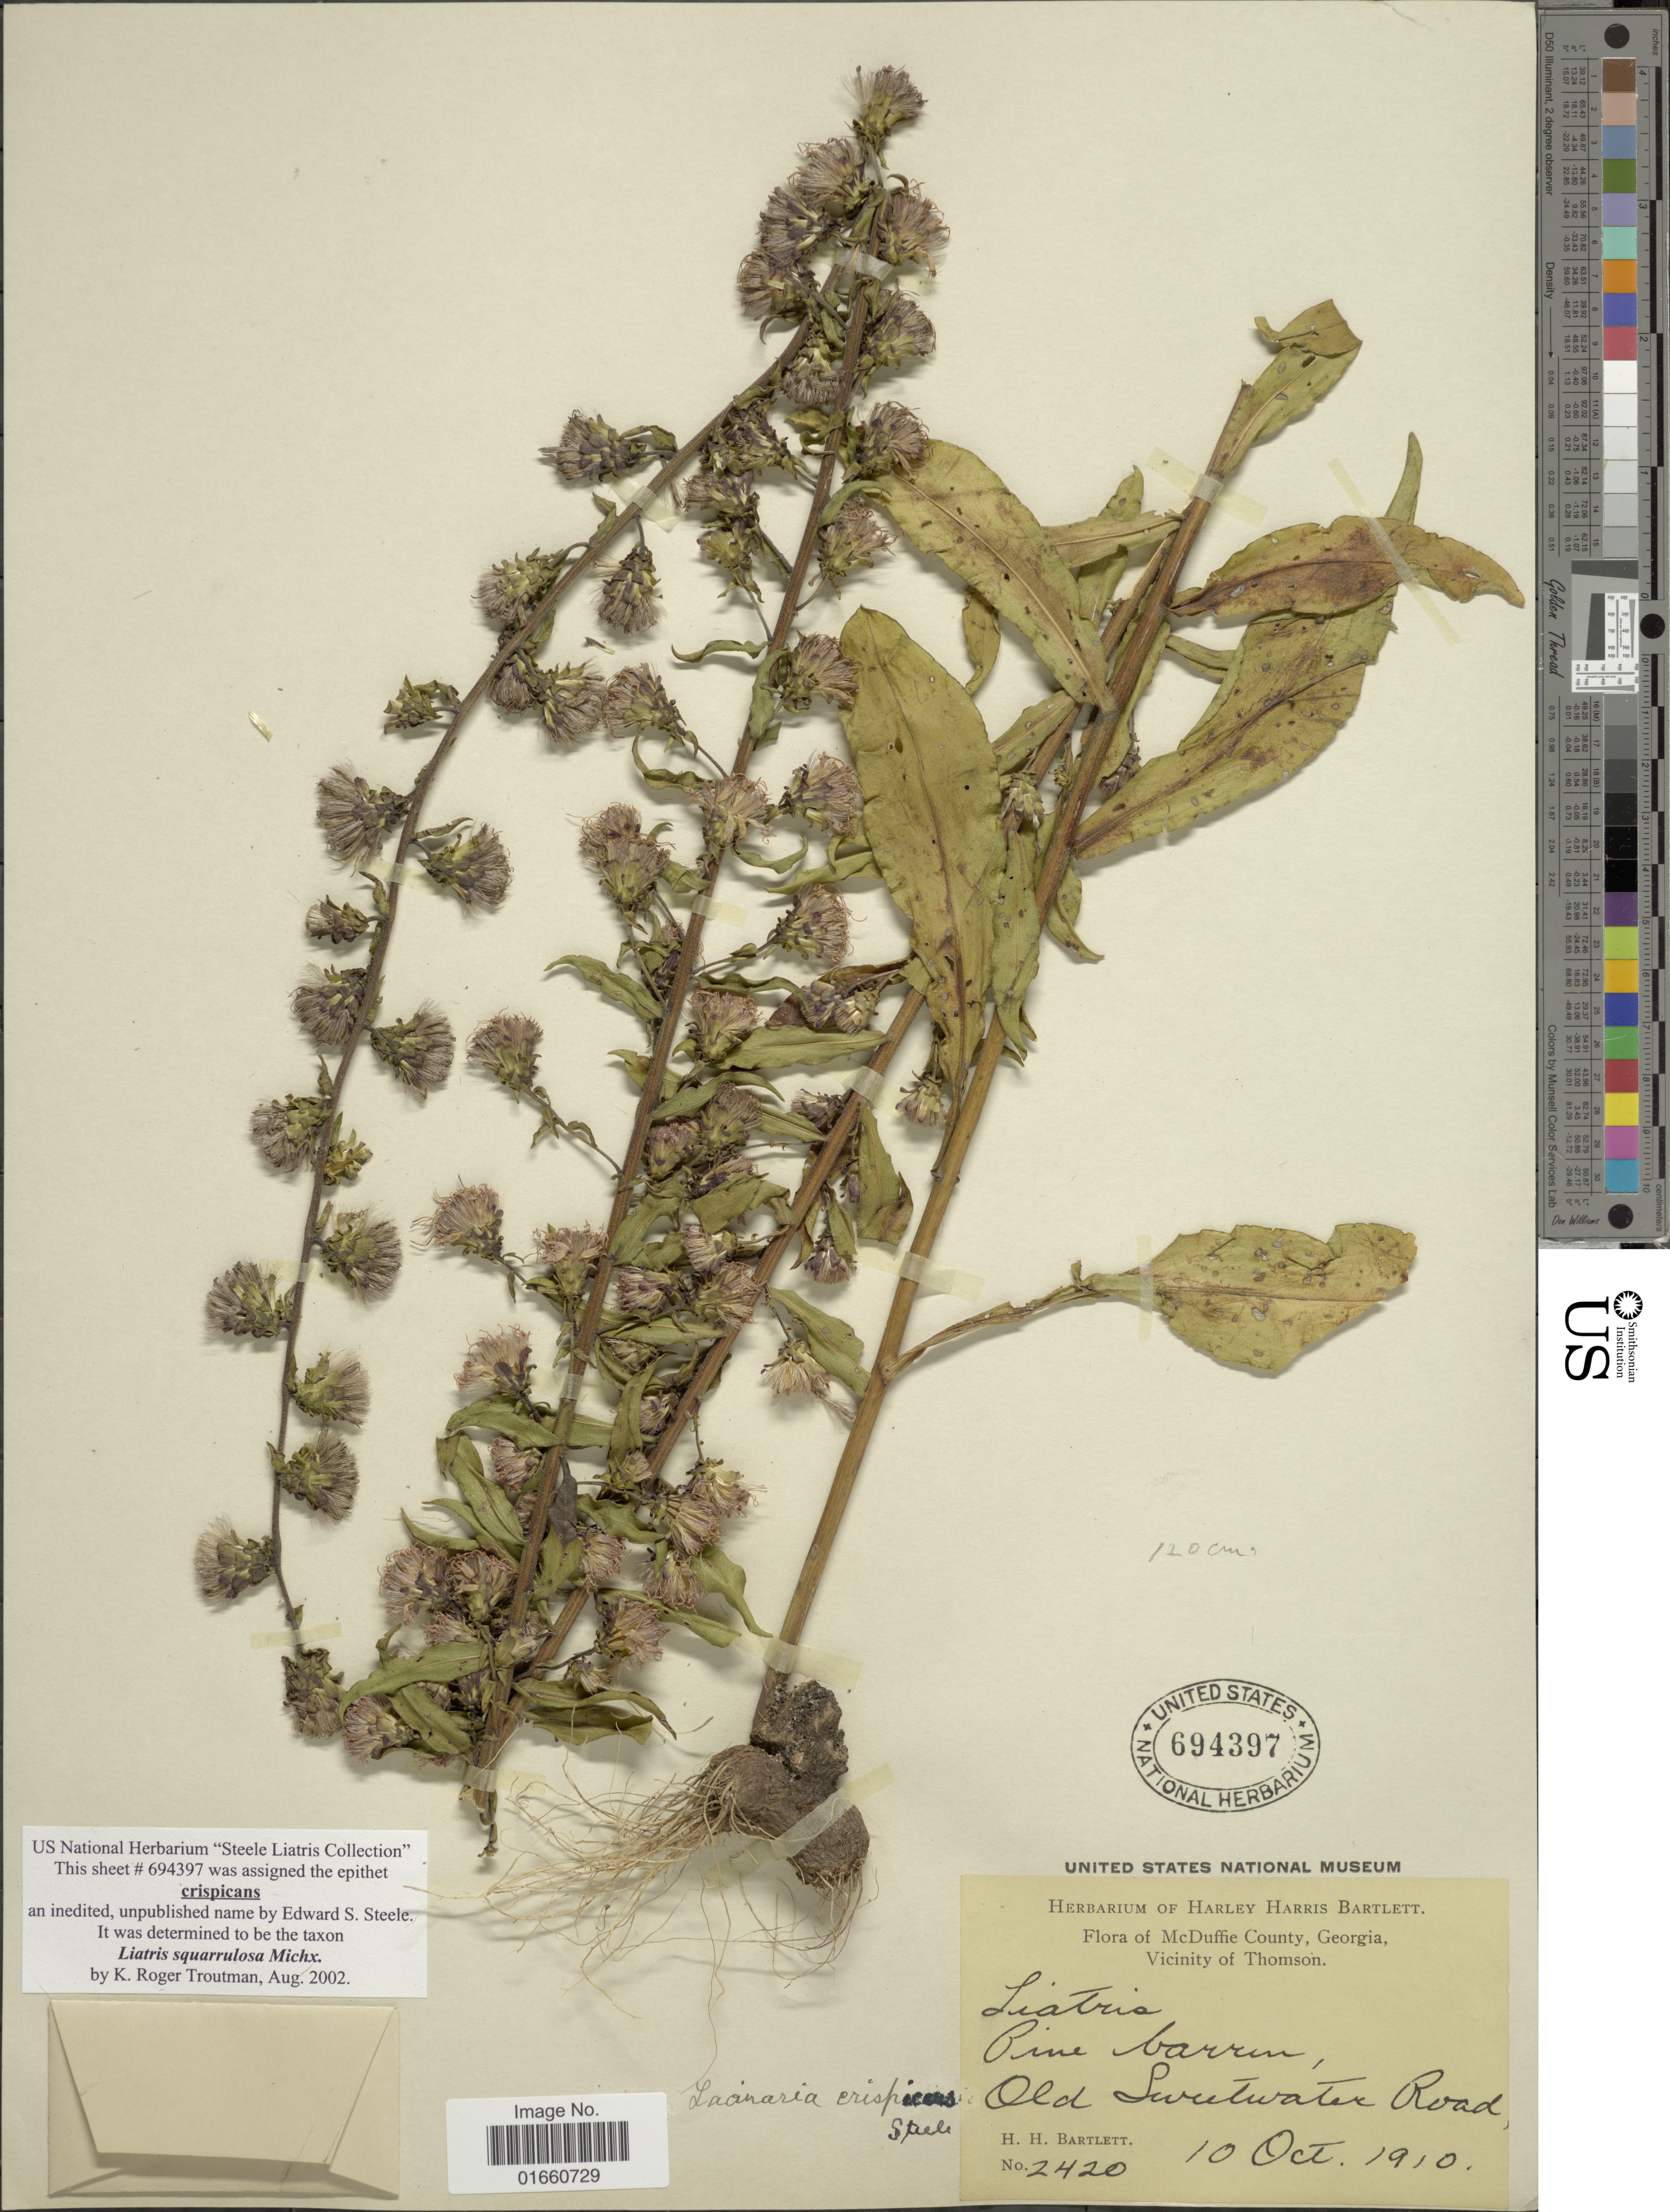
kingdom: Plantae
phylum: Tracheophyta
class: Magnoliopsida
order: Asterales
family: Asteraceae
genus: Liatris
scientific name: Liatris squarrulosa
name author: Michx.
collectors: H. H. Bartlett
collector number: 2420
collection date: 1910-10-10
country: United States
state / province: Georgia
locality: McDuffie County, Vicinity of Thomson, Pine barren, Old Sweetwater Road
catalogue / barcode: US 694397